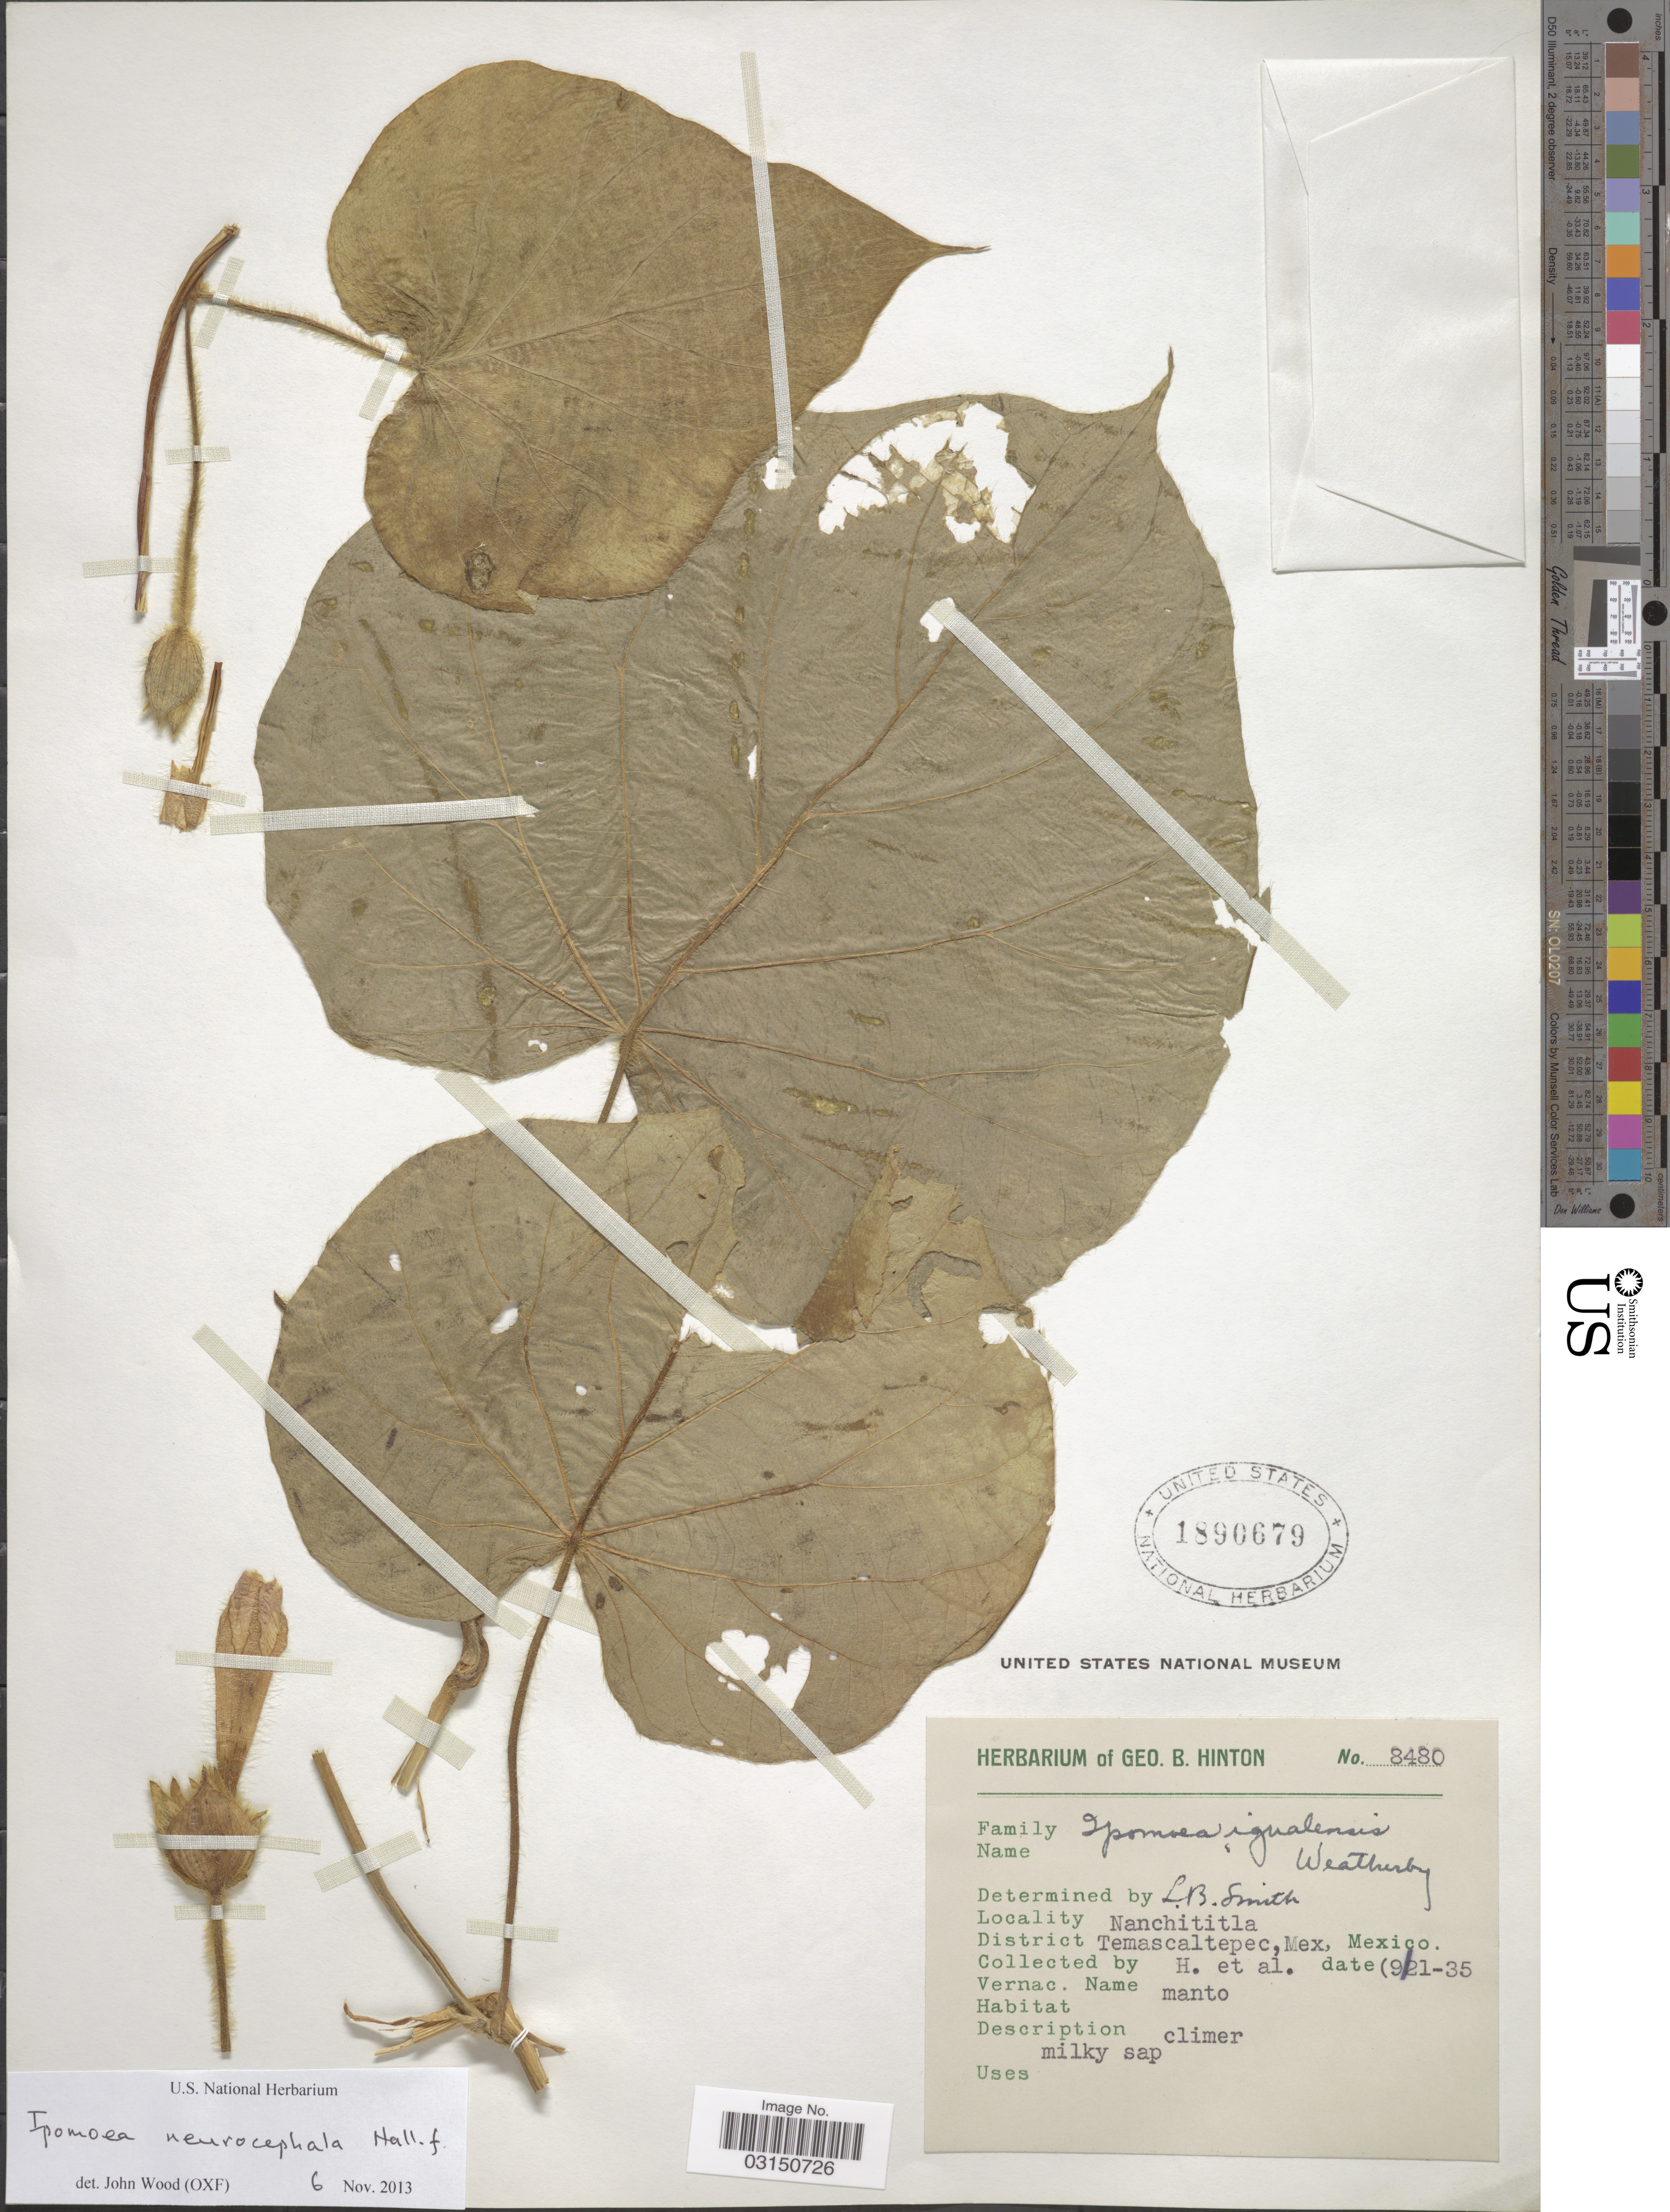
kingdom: Plantae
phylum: Tracheophyta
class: Magnoliopsida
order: Solanales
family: Convolvulaceae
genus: Ipomoea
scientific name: Ipomoea neurocephala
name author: Hallier f.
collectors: G. B. Hinton & et al.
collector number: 8480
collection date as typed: Transcribed d/m/y: 21/9/35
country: Mexico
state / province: México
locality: Nanchititla. District Temascaltepec.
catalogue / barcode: US 1890679